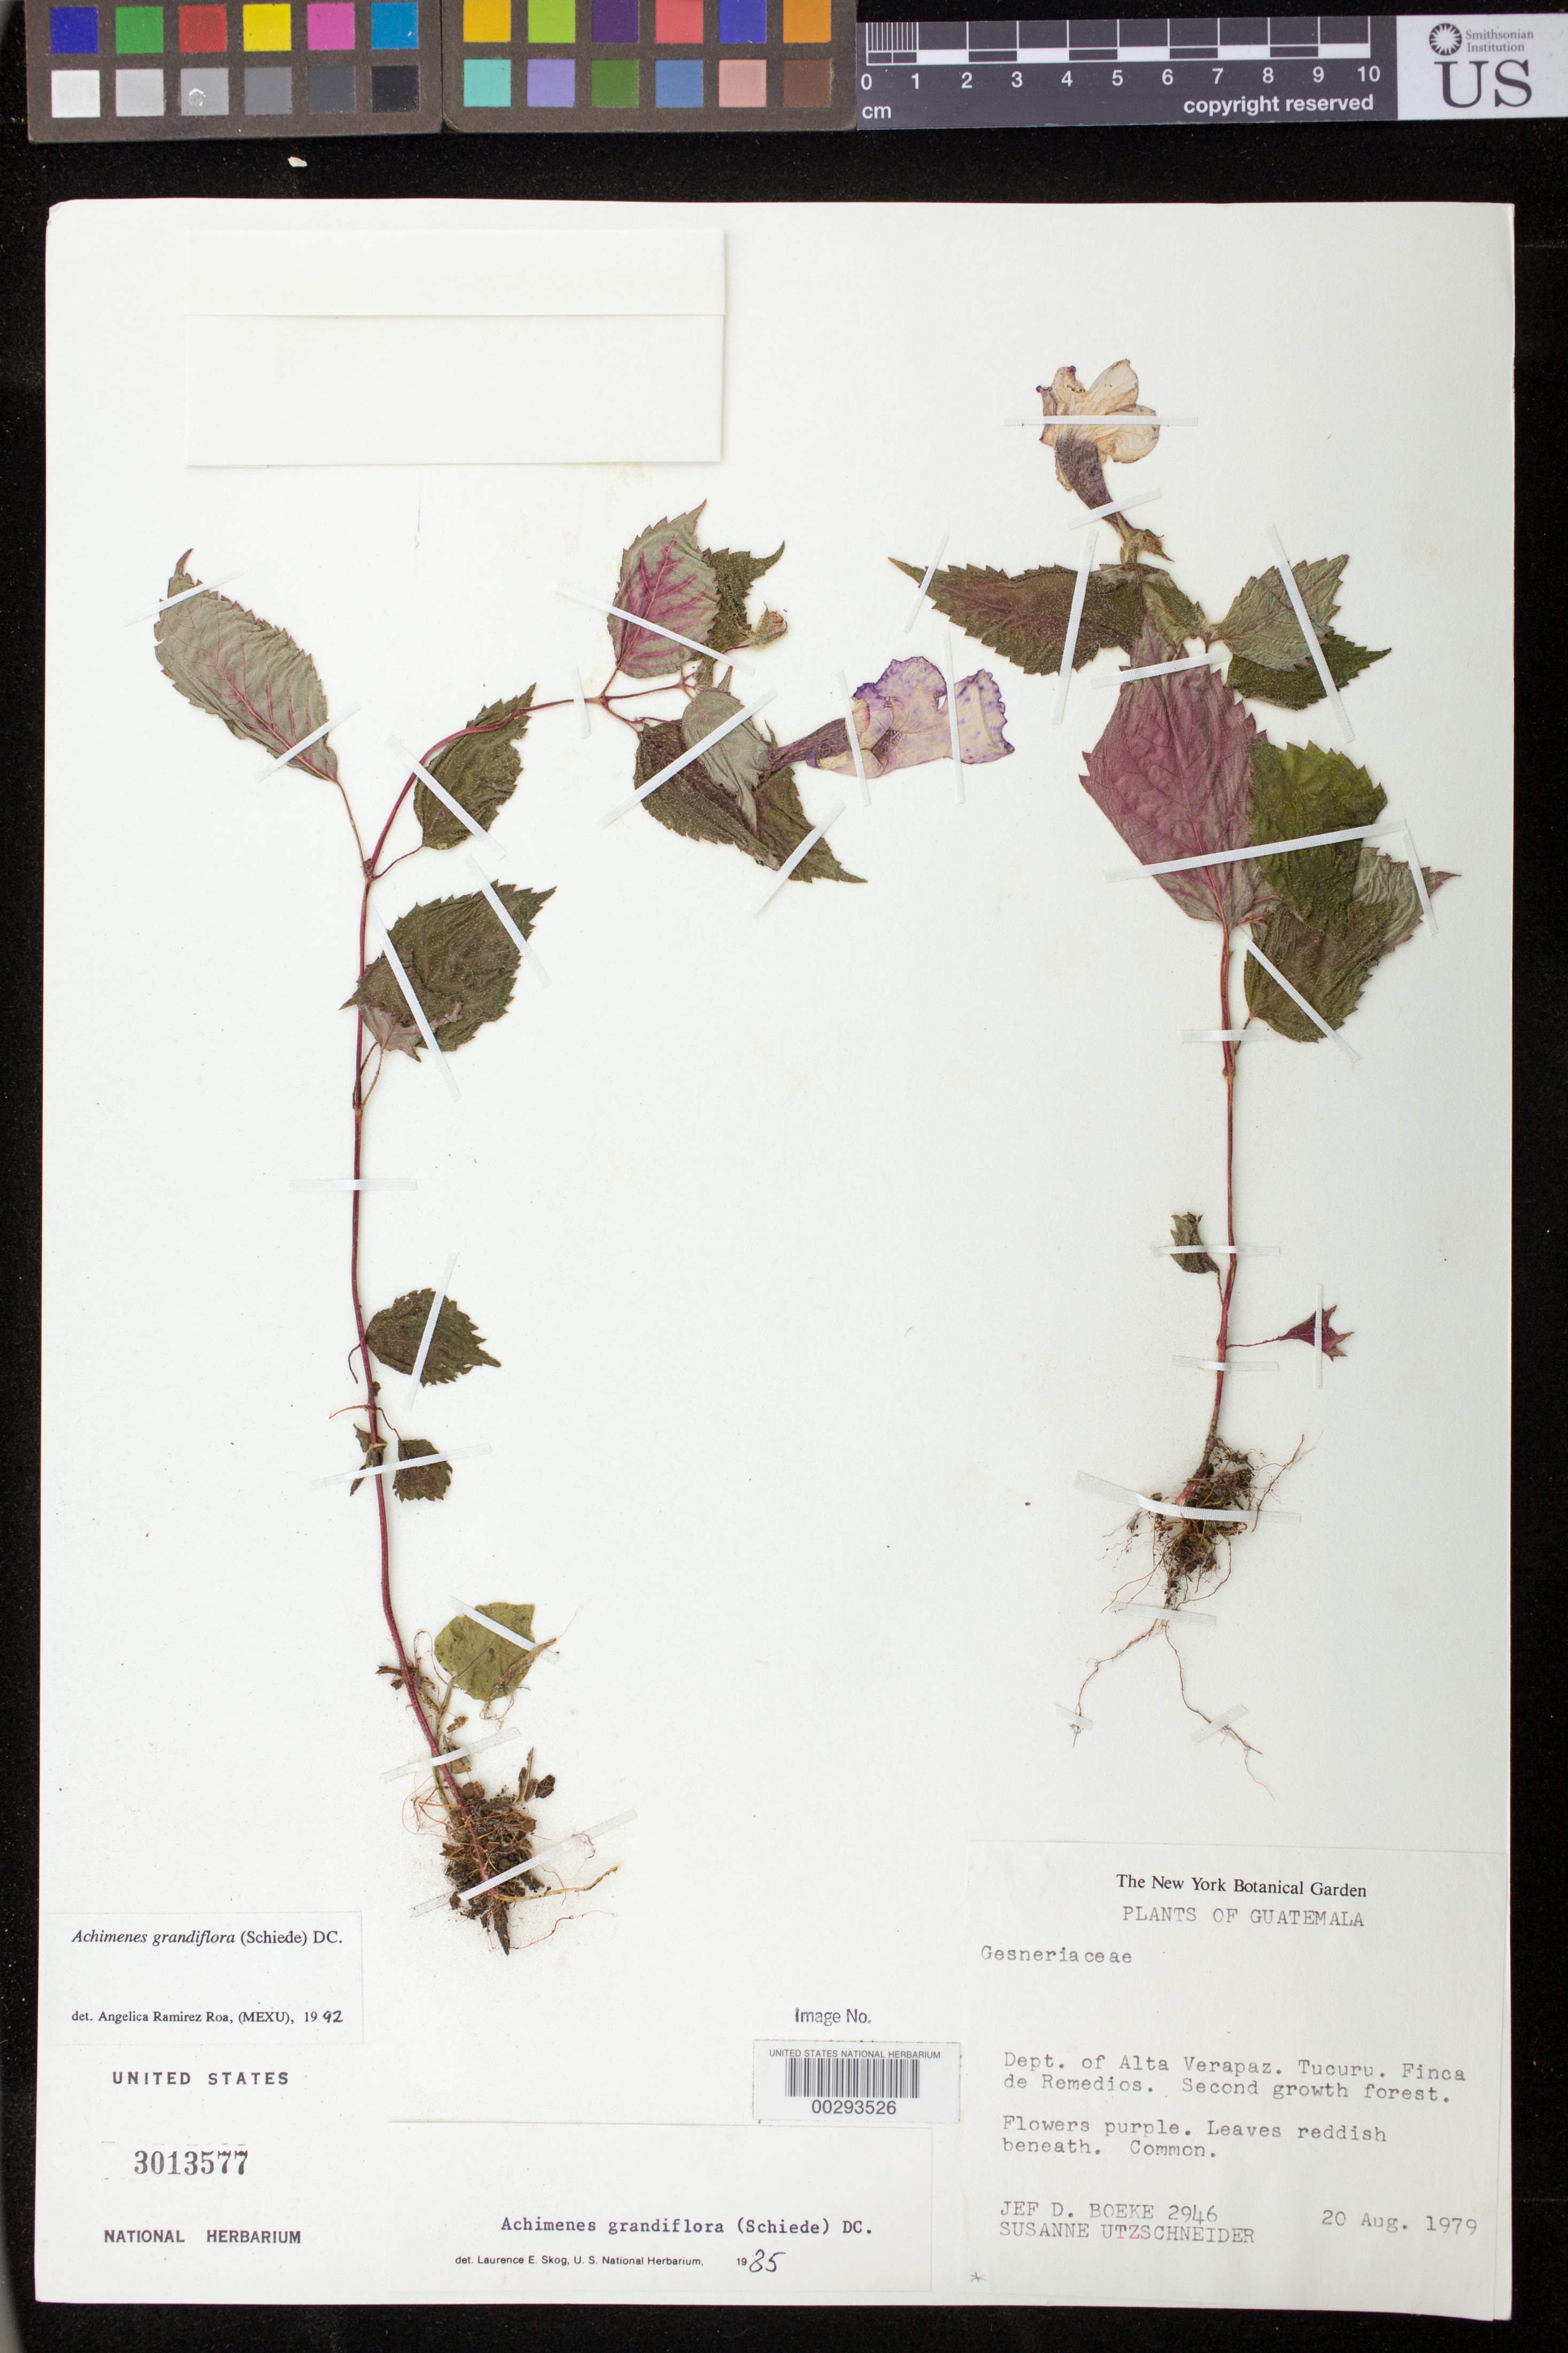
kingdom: Plantae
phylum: Tracheophyta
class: Magnoliopsida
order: Lamiales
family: Gesneriaceae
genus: Achimenes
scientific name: Achimenes grandiflora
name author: (Schiede) DC.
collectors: J. D. Boeke & S. Utzschneider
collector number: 2946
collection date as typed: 20 Aug 1979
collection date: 1979-08-20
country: Guatemala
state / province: Alta Verapaz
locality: Tucuru, Finca de Remedios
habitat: Second growth forest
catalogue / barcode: US 3013577